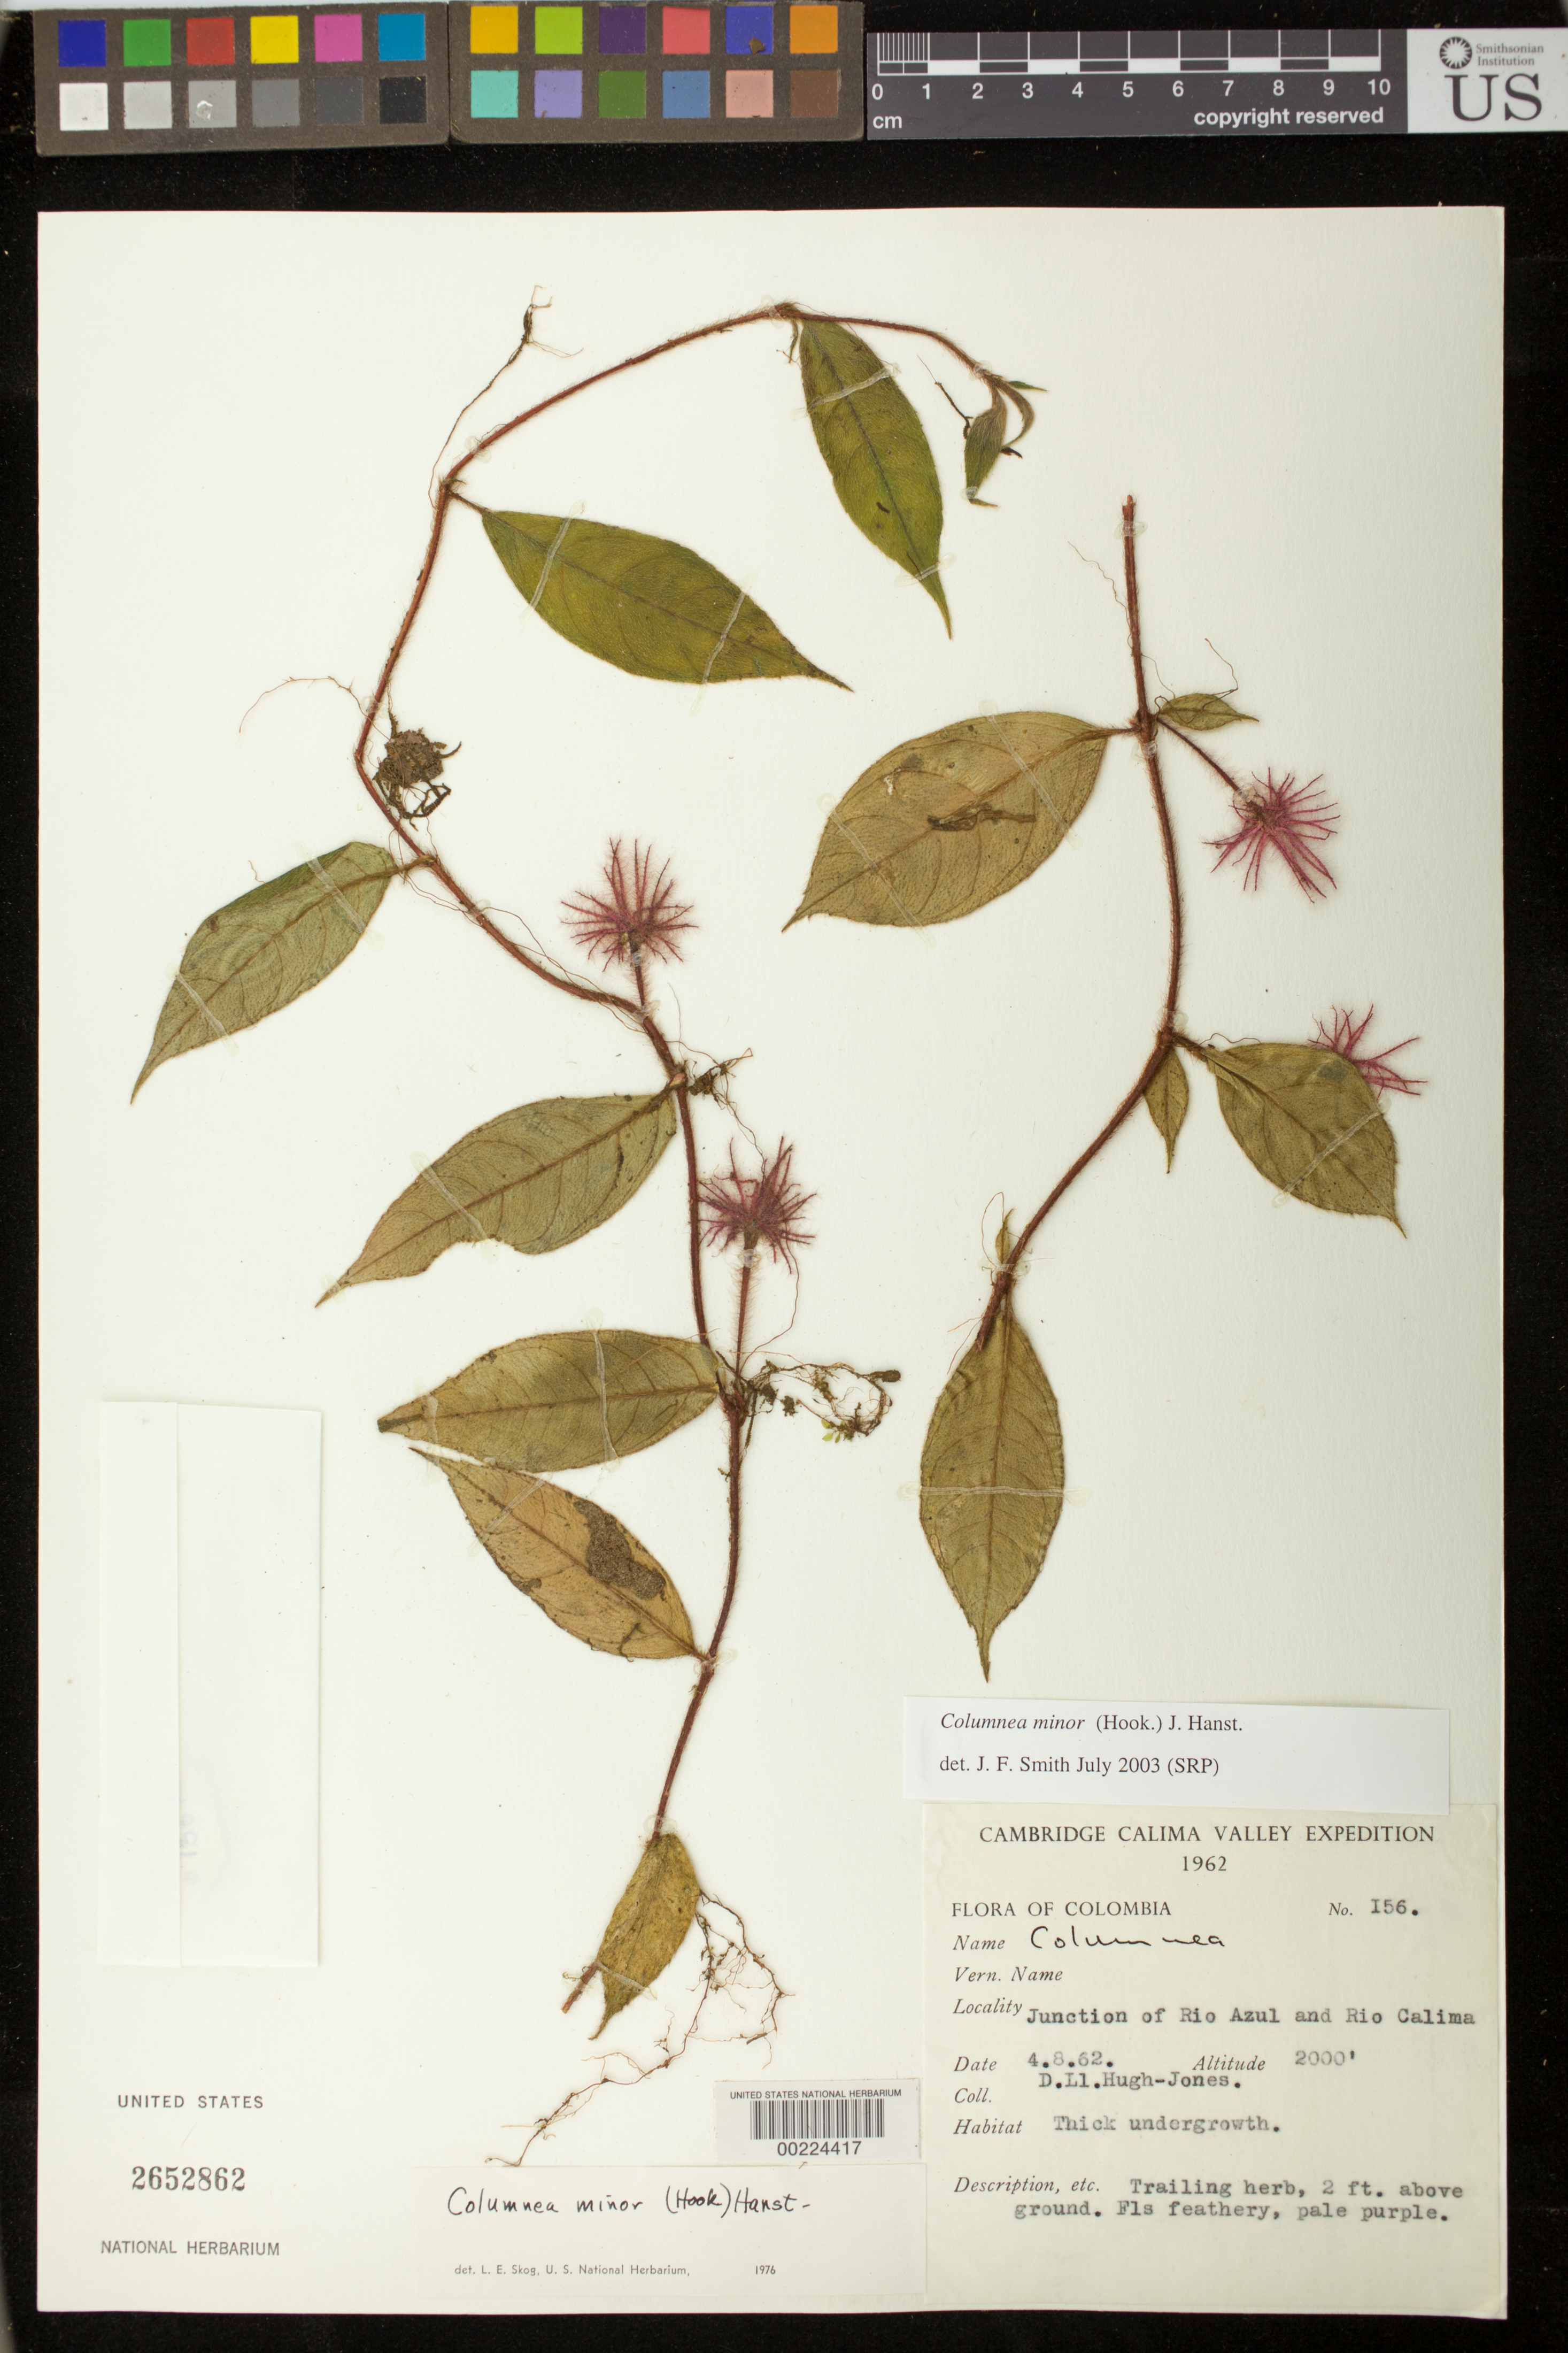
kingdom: Plantae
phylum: Tracheophyta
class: Magnoliopsida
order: Lamiales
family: Gesneriaceae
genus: Columnea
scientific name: Columnea minor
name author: (Hook.) Hanst.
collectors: D. Hugh-Jones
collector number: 156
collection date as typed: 04 Aug 1962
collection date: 1962-08-04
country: Colombia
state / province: Valle del Cauca (?)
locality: Junction of Rio Azul and Rio Calima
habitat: Thick undergrowth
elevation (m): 610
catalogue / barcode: US 2652862